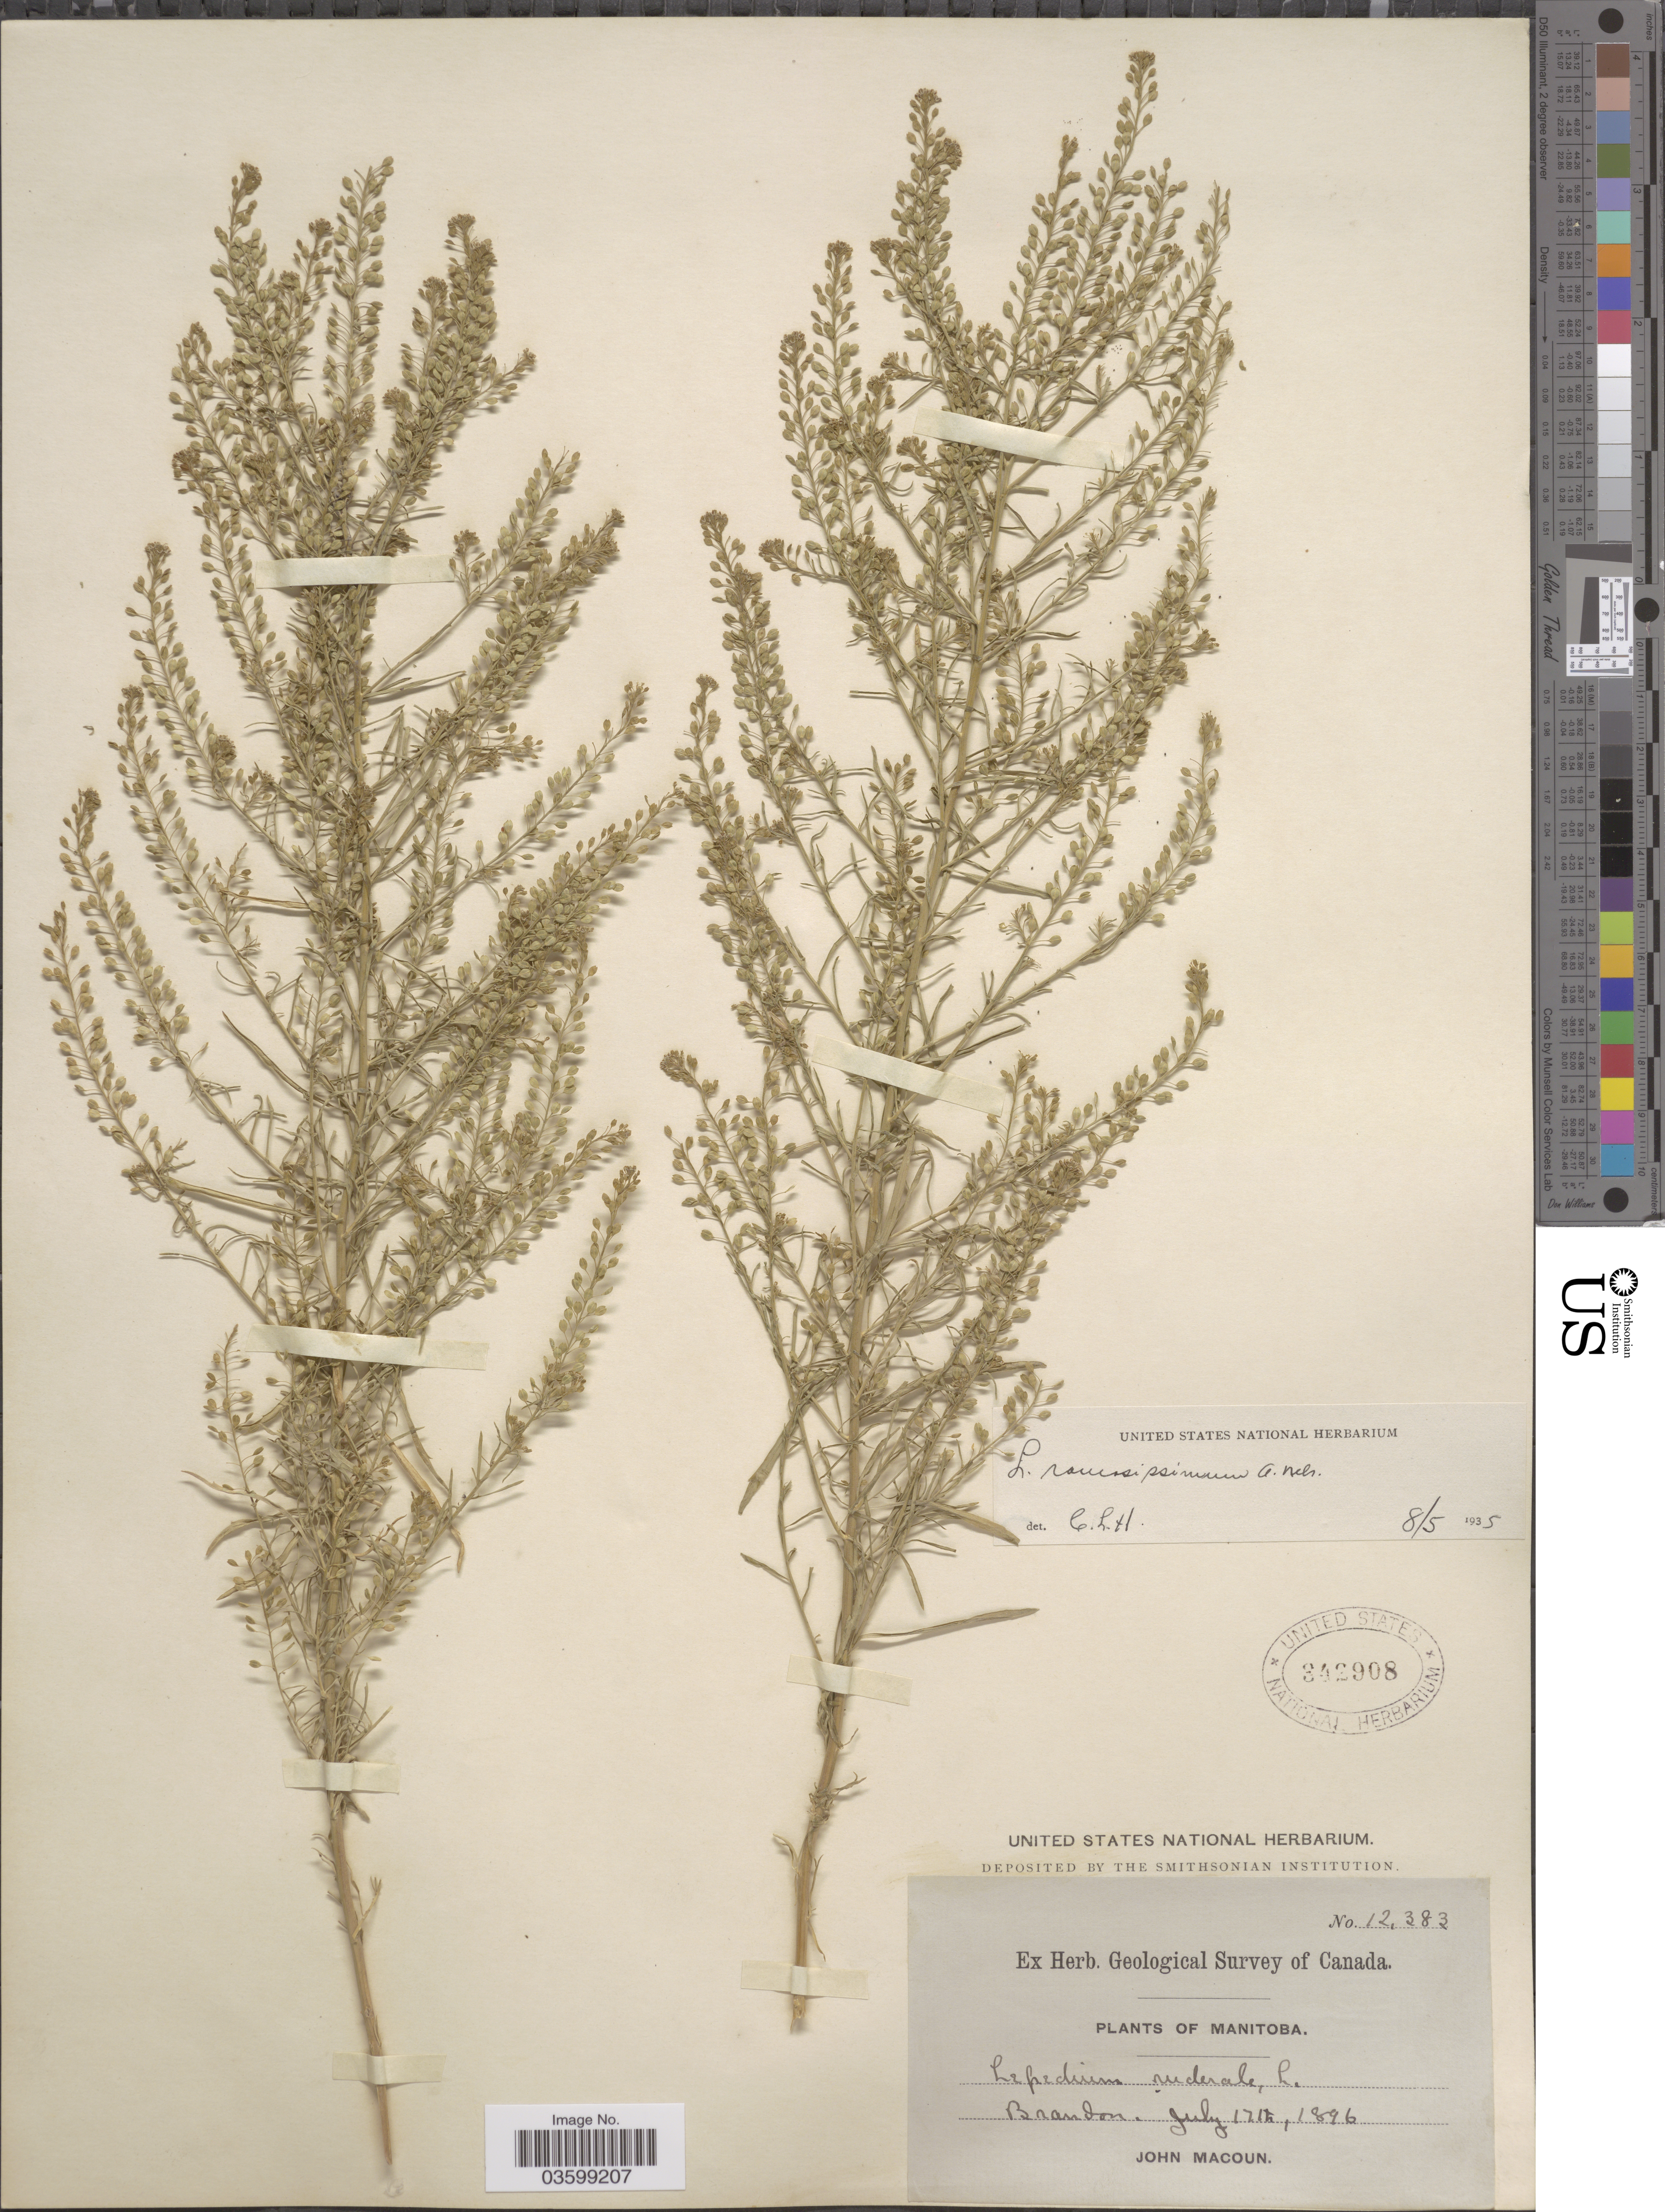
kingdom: Plantae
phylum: Tracheophyta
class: Magnoliopsida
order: Brassicales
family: Brassicaceae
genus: Lepidium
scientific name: Lepidium ramosissimum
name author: A. Nelson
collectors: J. Macoun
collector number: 12383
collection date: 1896-07-17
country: Canada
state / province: Manitoba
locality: Brandon.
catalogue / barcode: US 342908